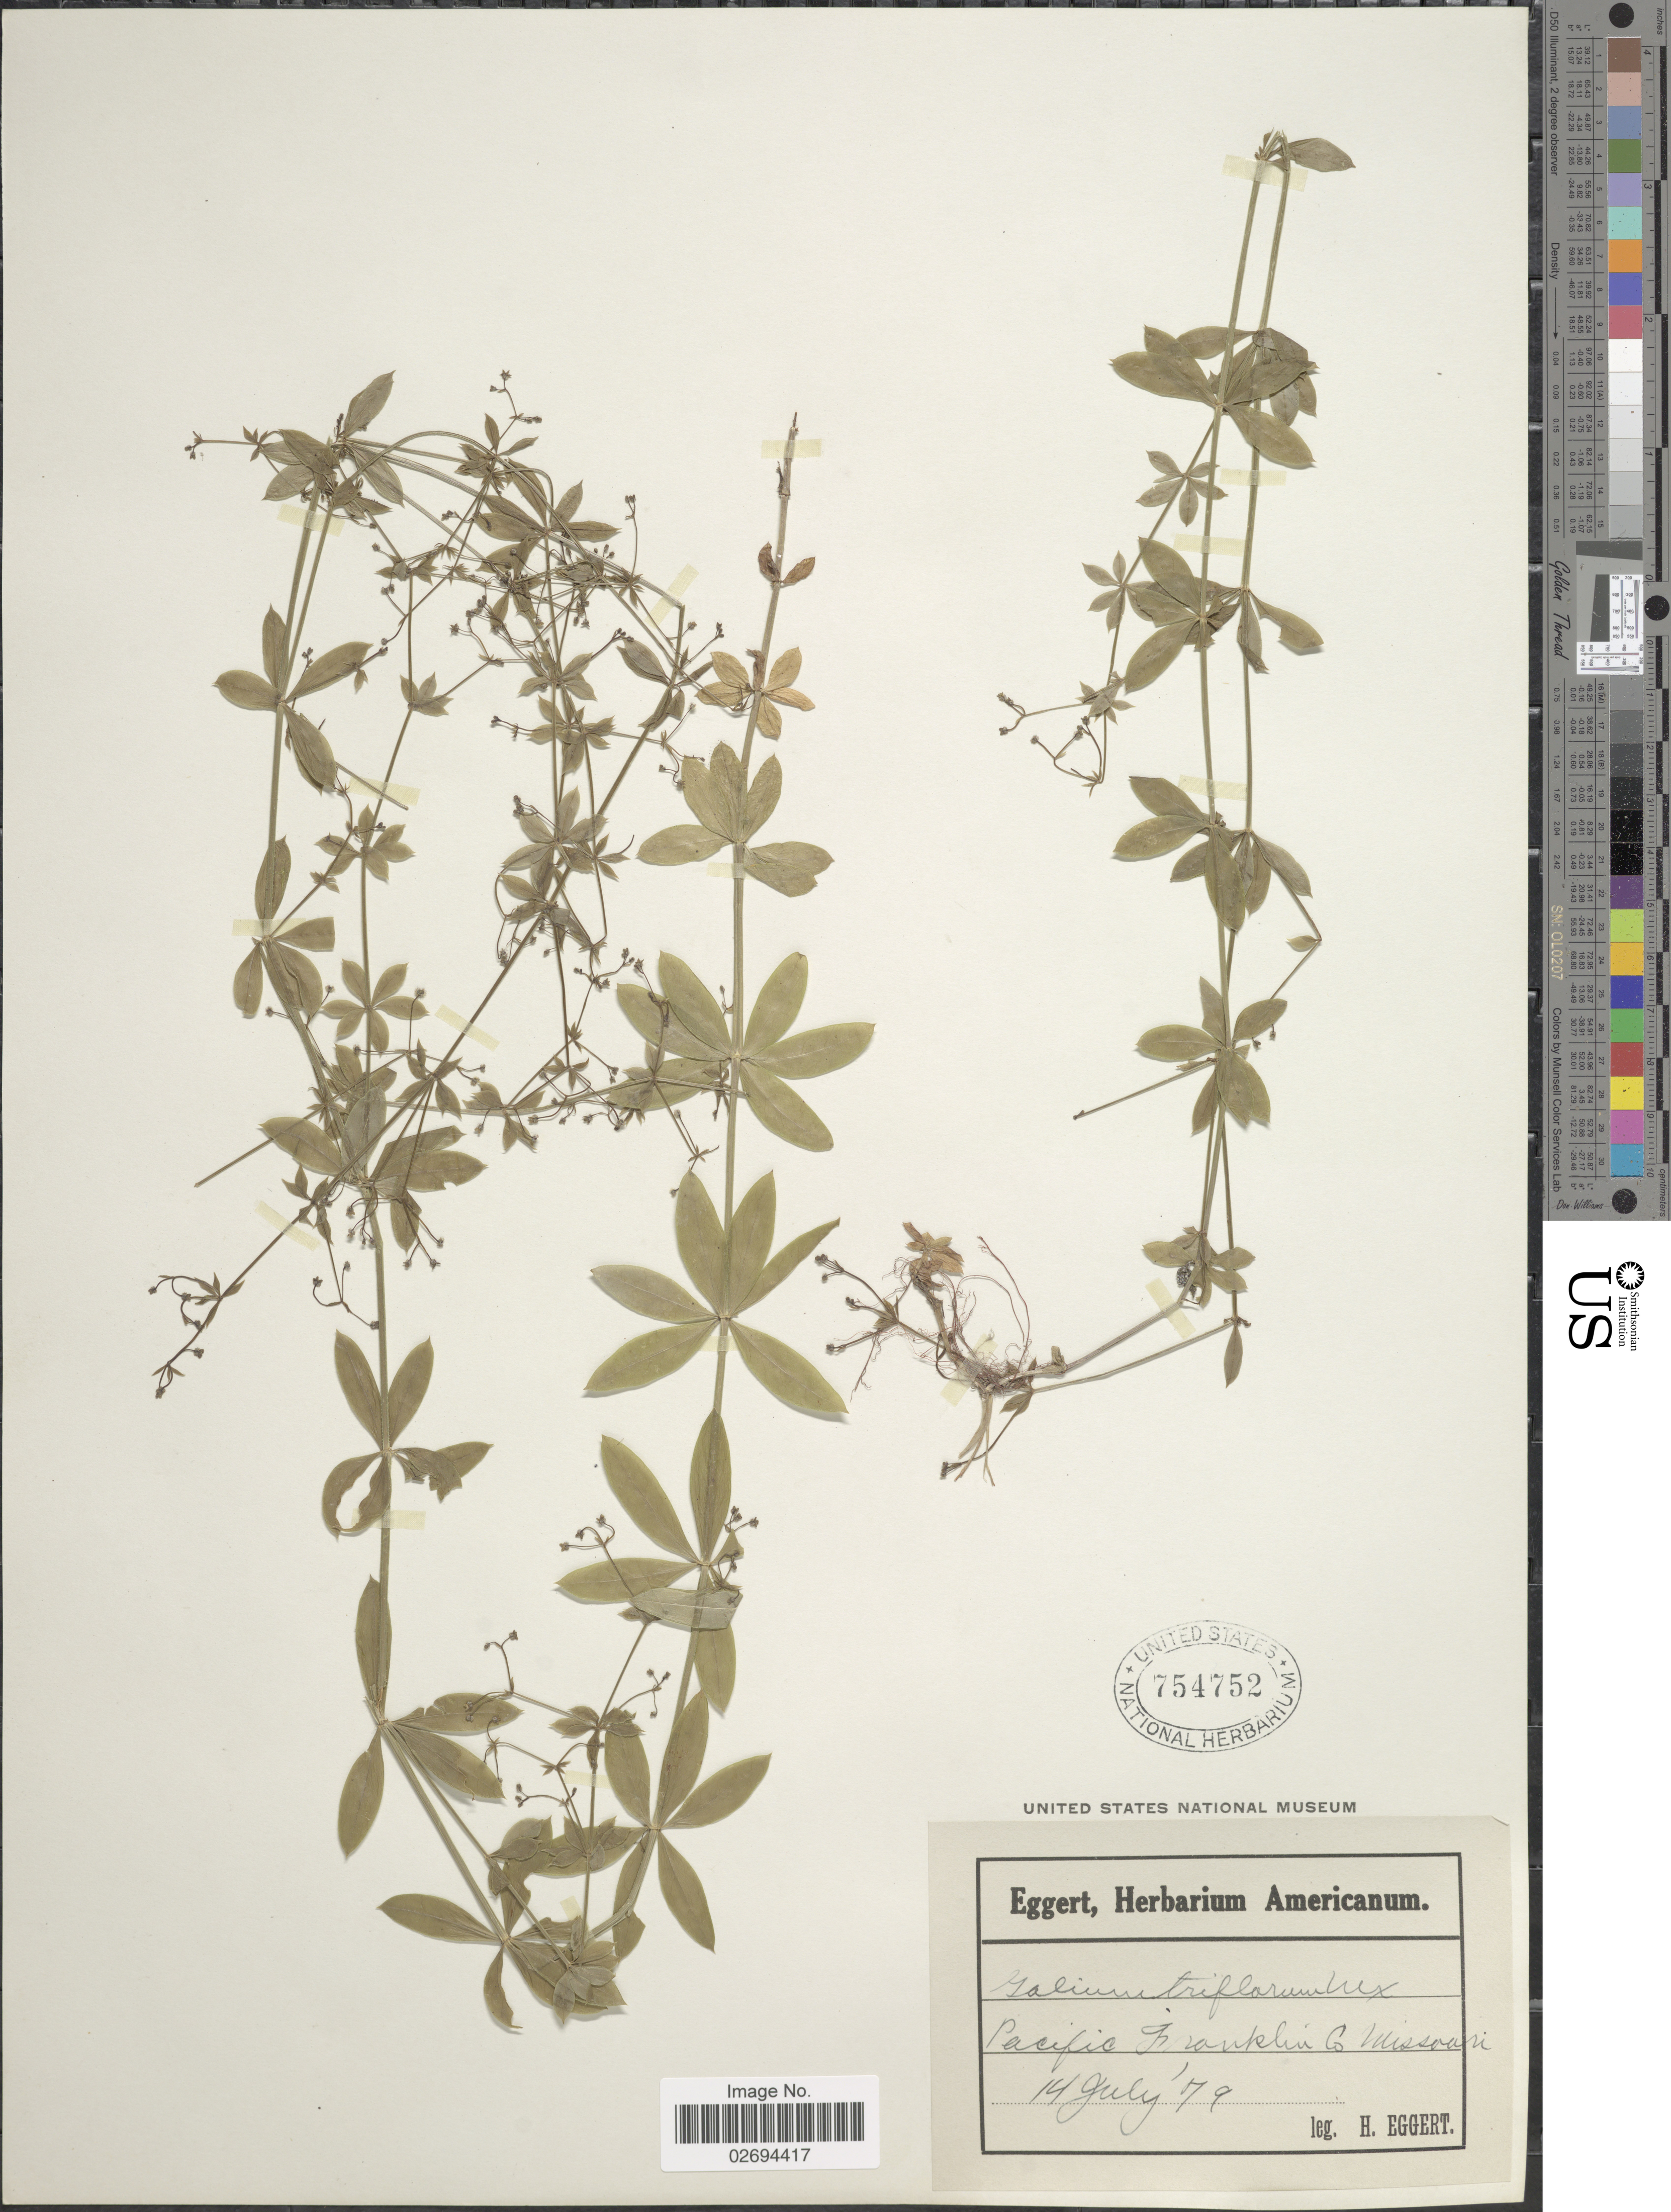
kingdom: Plantae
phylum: Tracheophyta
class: Magnoliopsida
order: Gentianales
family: Rubiaceae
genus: Galium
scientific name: Galium triflorum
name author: Michx.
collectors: H. Eggert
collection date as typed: Transcribed d/m/y: 14/7/79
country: United States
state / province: Missouri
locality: Pacific Franklin Co.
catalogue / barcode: US 754752